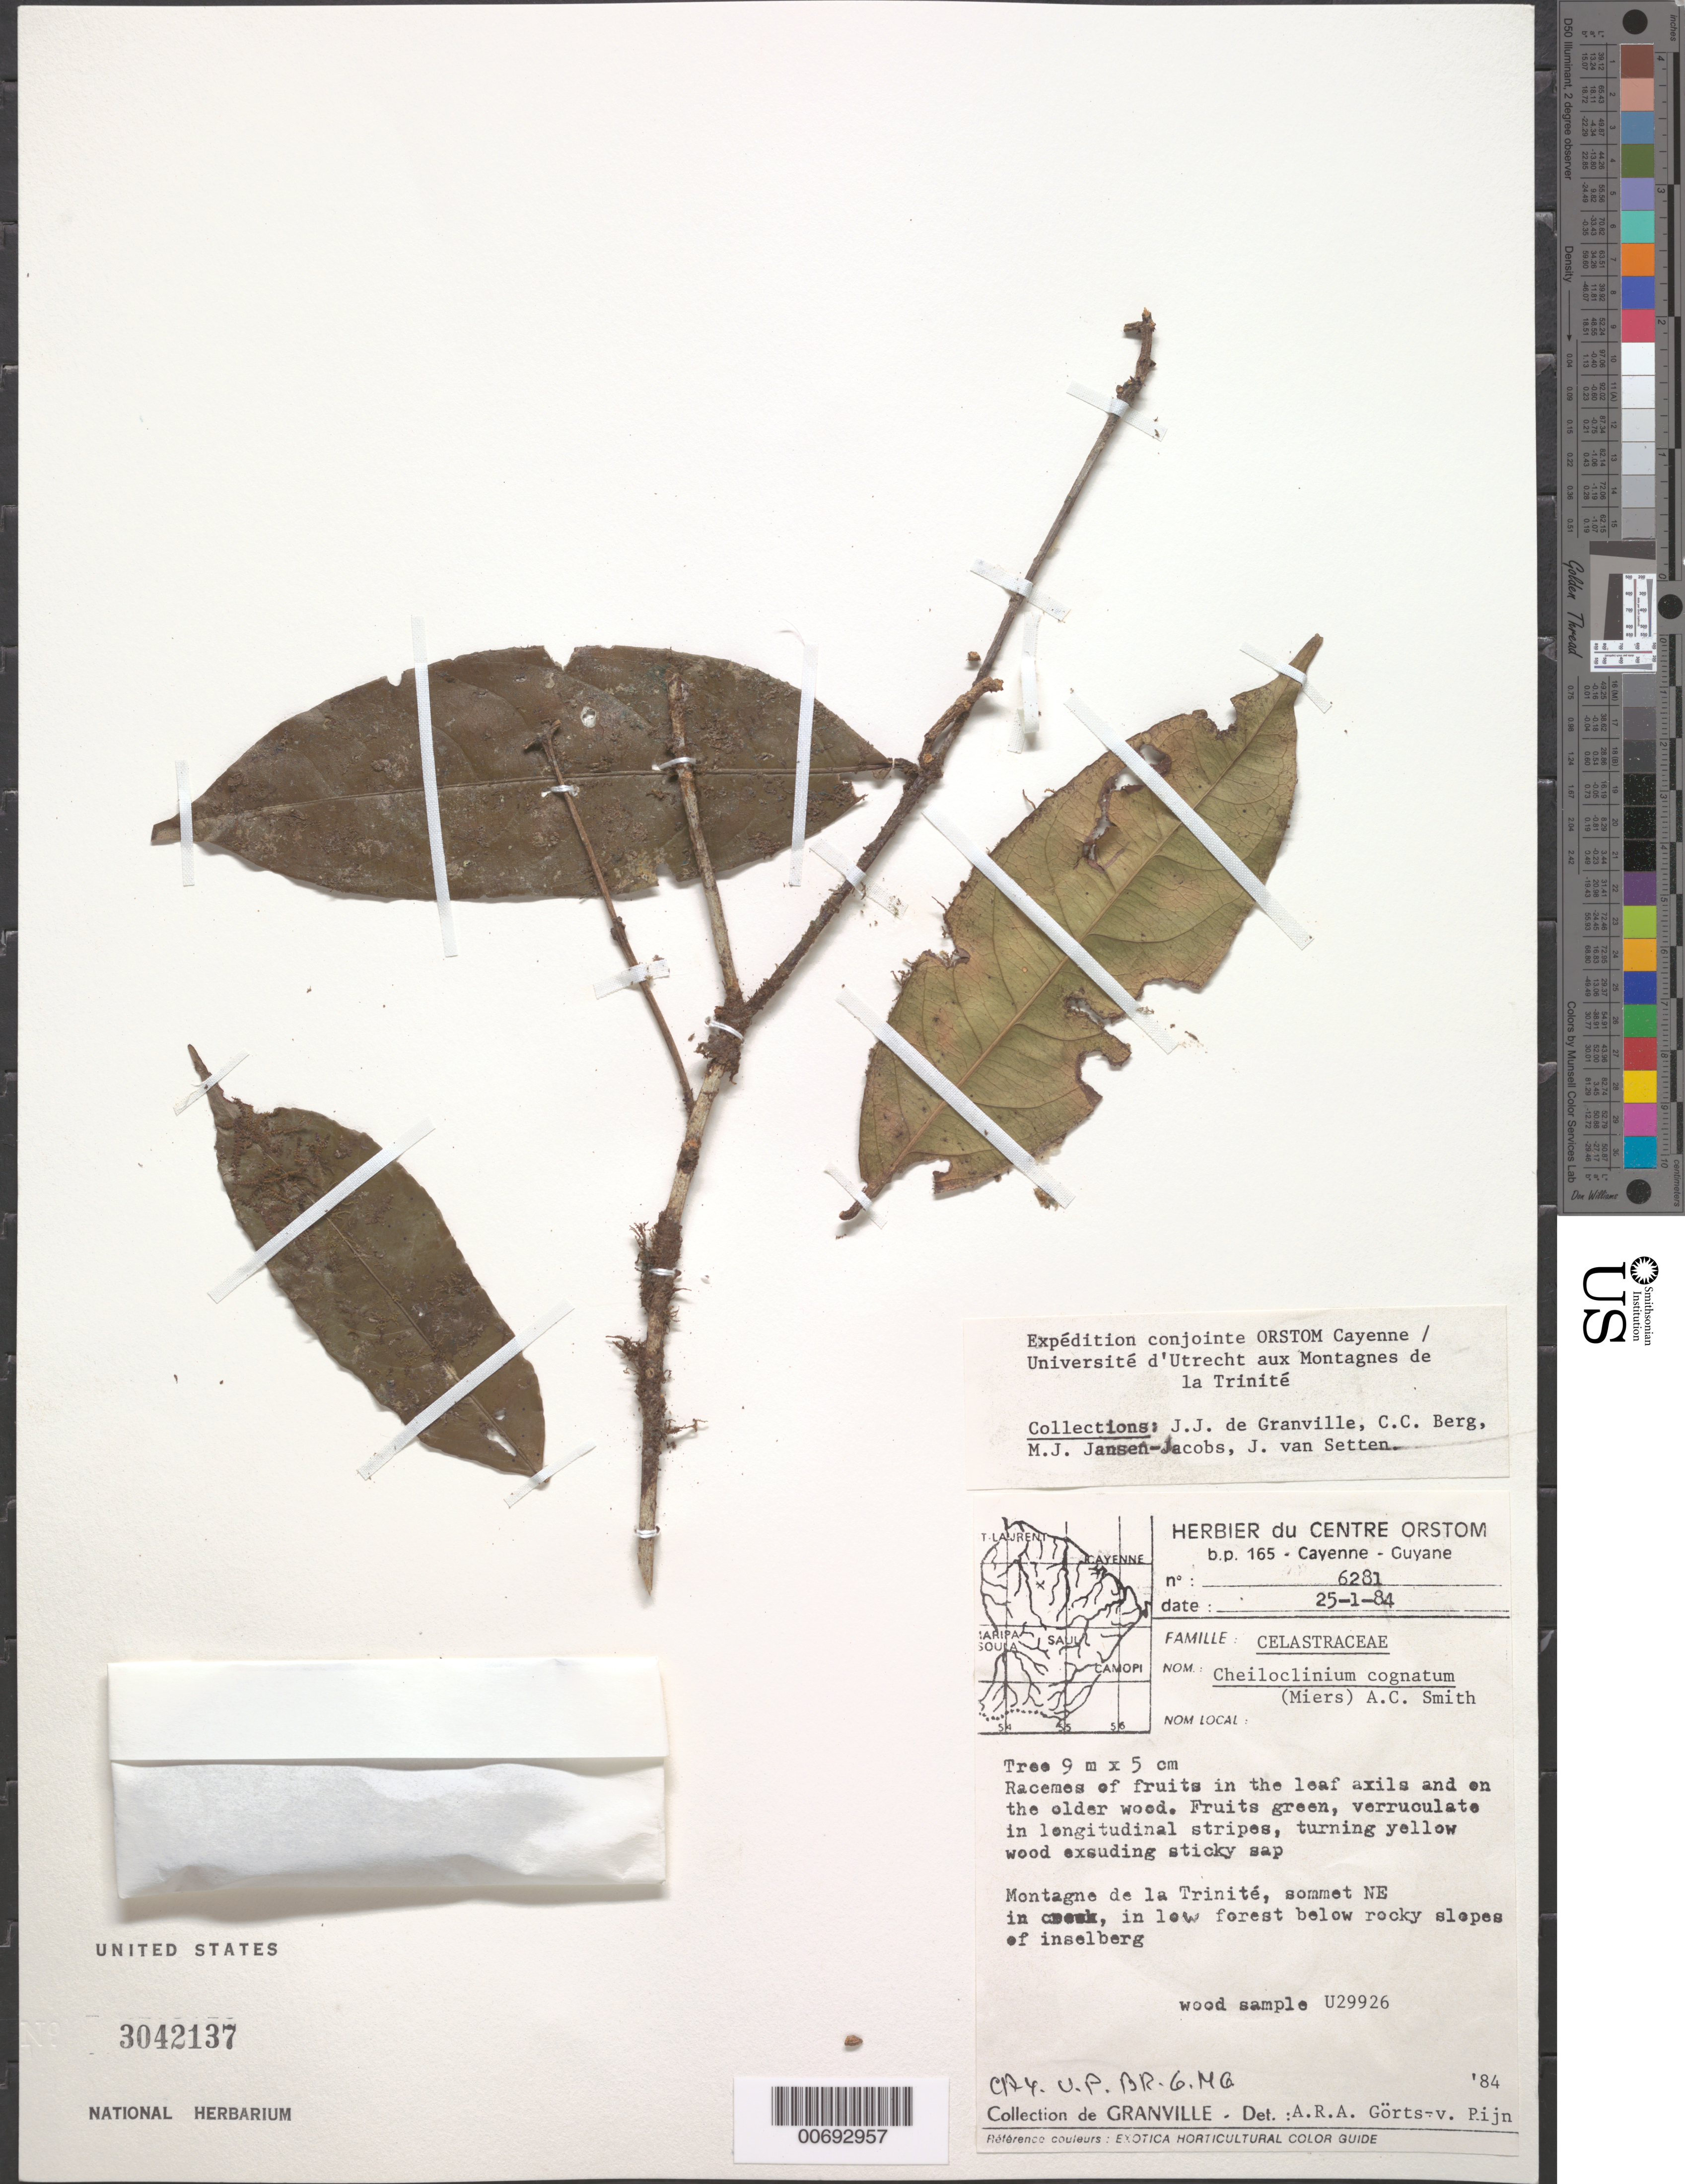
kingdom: Plantae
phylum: Tracheophyta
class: Magnoliopsida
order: Celastrales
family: Celastraceae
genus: Cheiloclinium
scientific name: Cheiloclinium cognatum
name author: (Miers) A.C. Sm.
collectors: J.-J. de Granville, C. C. Berg, M. J. Jansen-Jacobs & J. van Setten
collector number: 6281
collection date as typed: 25-Jan-84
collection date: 1984-01-25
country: French Guiana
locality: Montagnes de la Trinité, sommet NE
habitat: In creek, in low forest below rocky slopes of Inselberg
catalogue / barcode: US 3042137